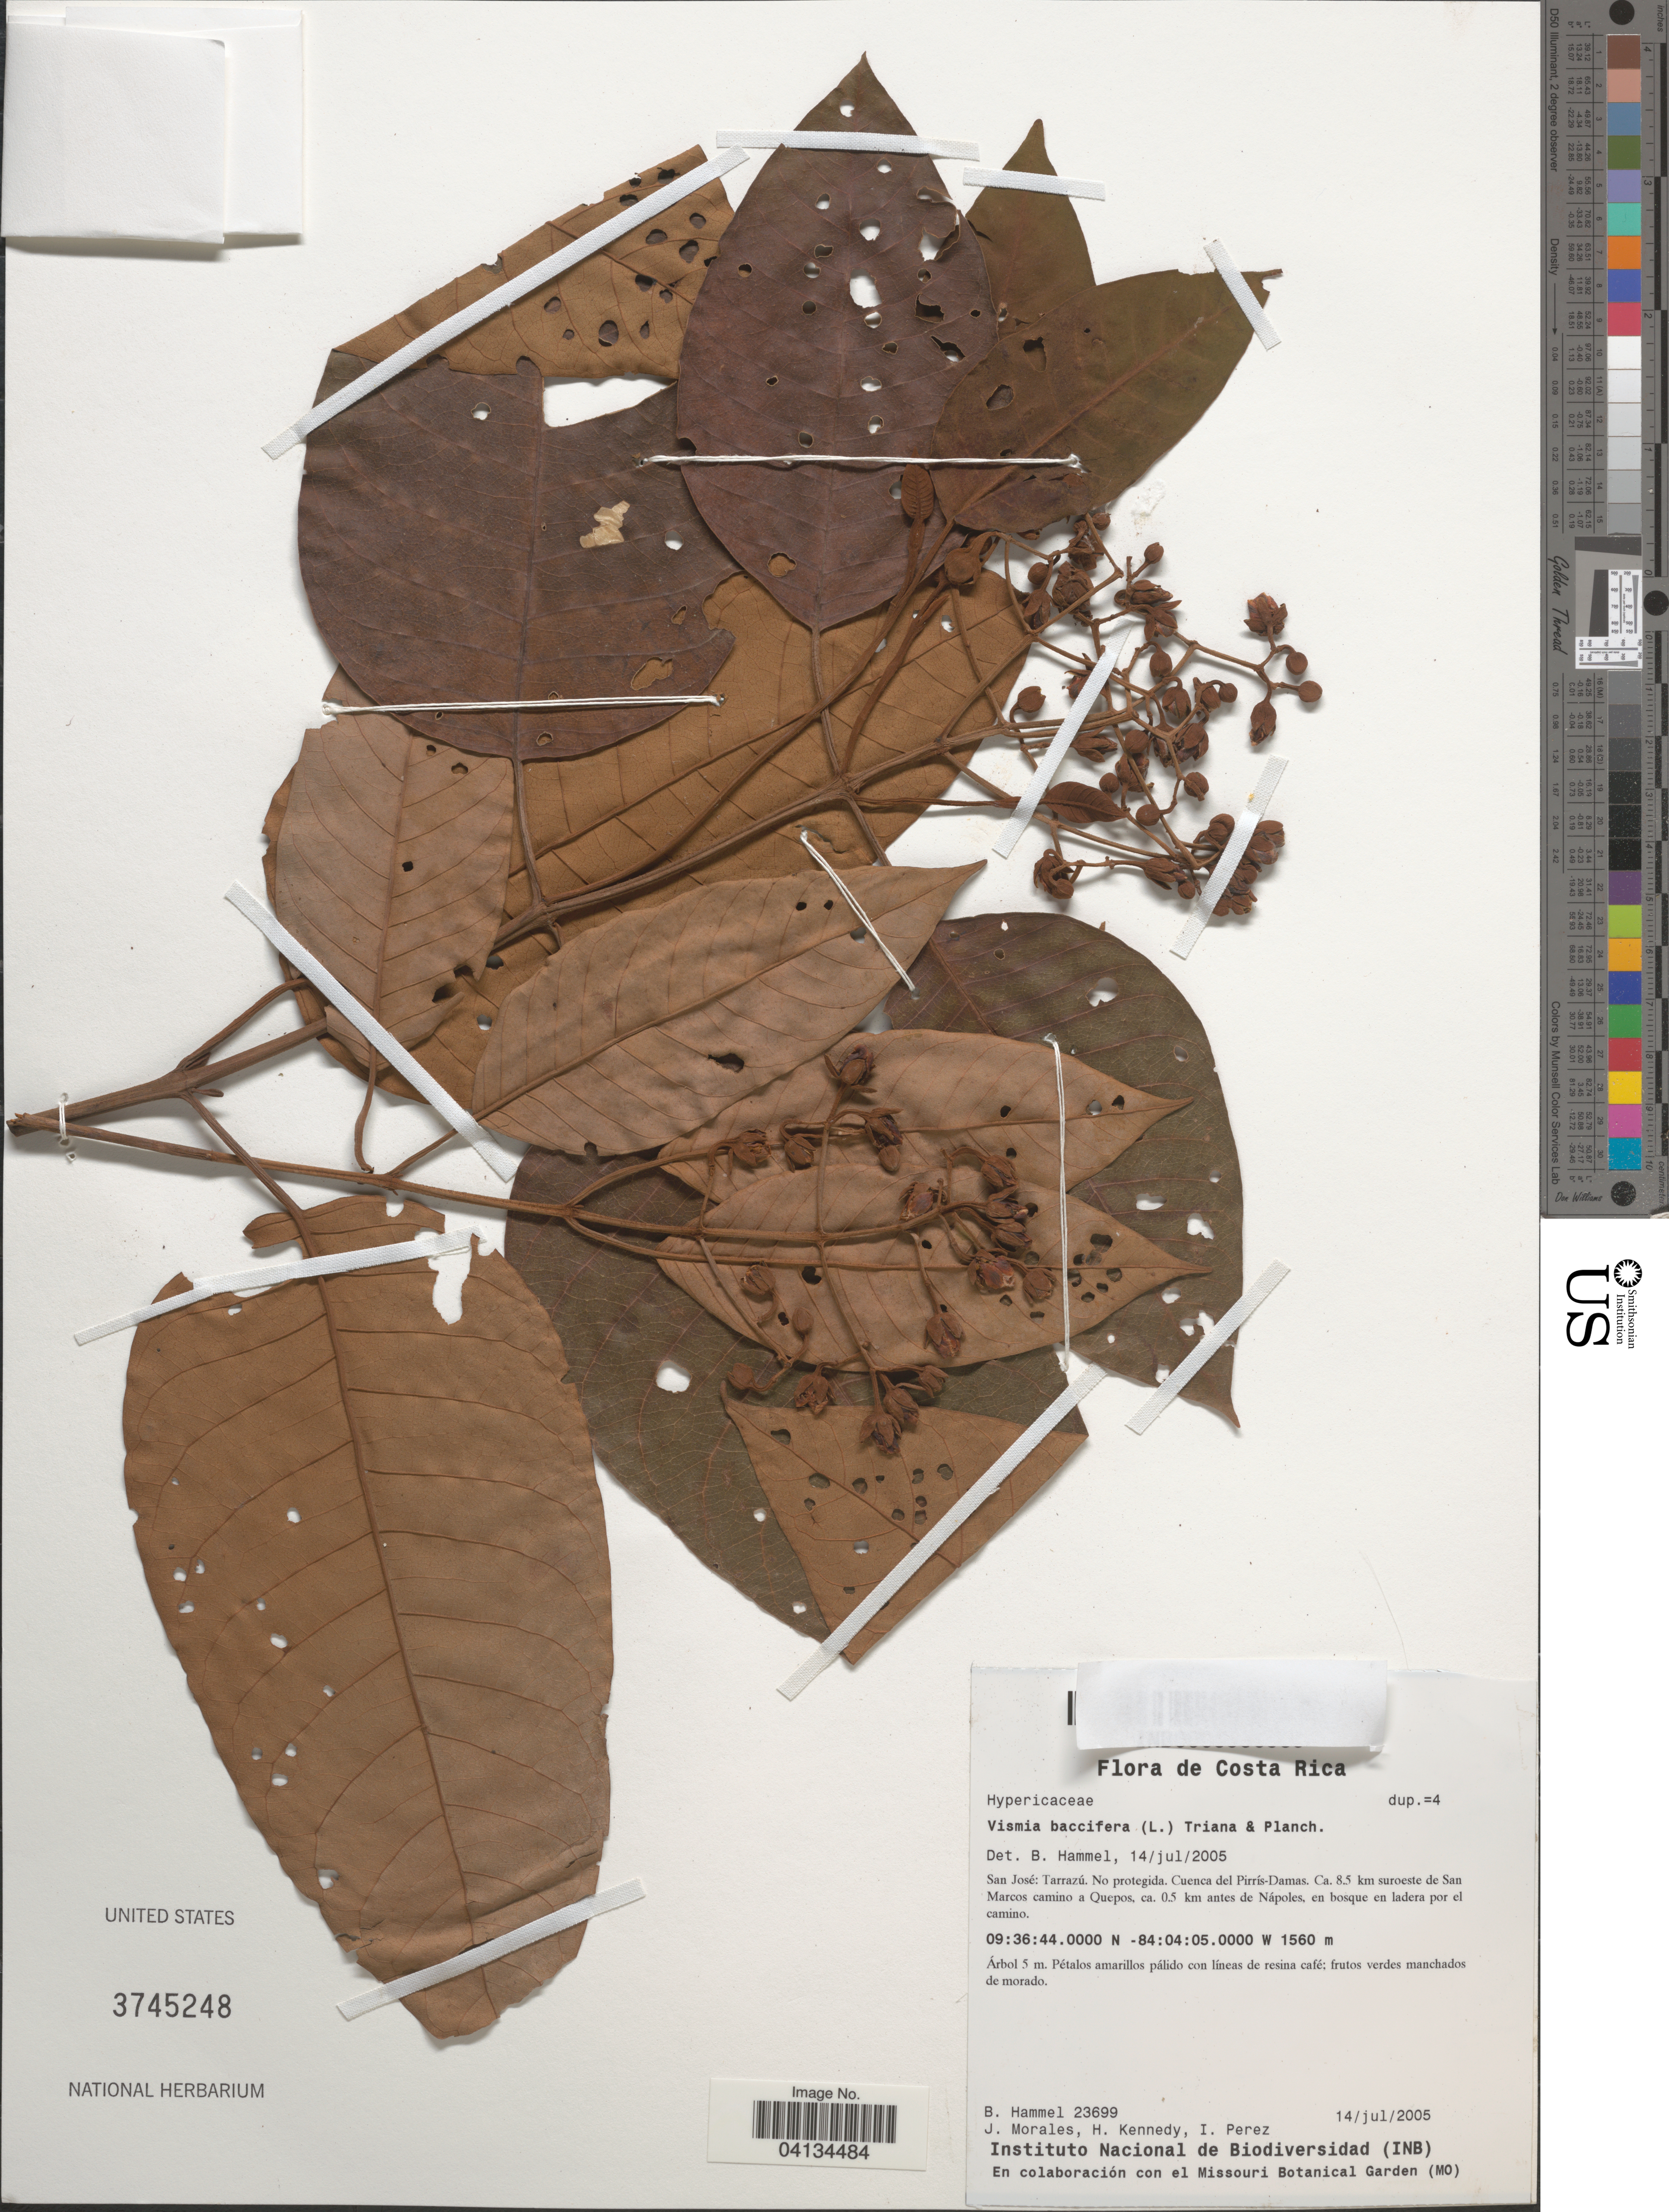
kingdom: Plantae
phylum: Tracheophyta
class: Magnoliopsida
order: Malpighiales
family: Hypericaceae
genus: Vismia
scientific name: Vismia baccifera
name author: (L.) Triana & Planch.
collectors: B. Hammel, J. Morales, H. Kennedy & I. Pérez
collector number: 23699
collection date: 2005-07-14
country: Costa Rica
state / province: San José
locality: Tarrazú. No protegida. Cuenca del Pirrís-Damas. Ca. 8.5 km suroeste de San Marcos camino a Quepos, ca. 0.5 km antes de Nápoles, en bosque en ladera por el camino.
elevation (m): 1560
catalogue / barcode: US 3745248